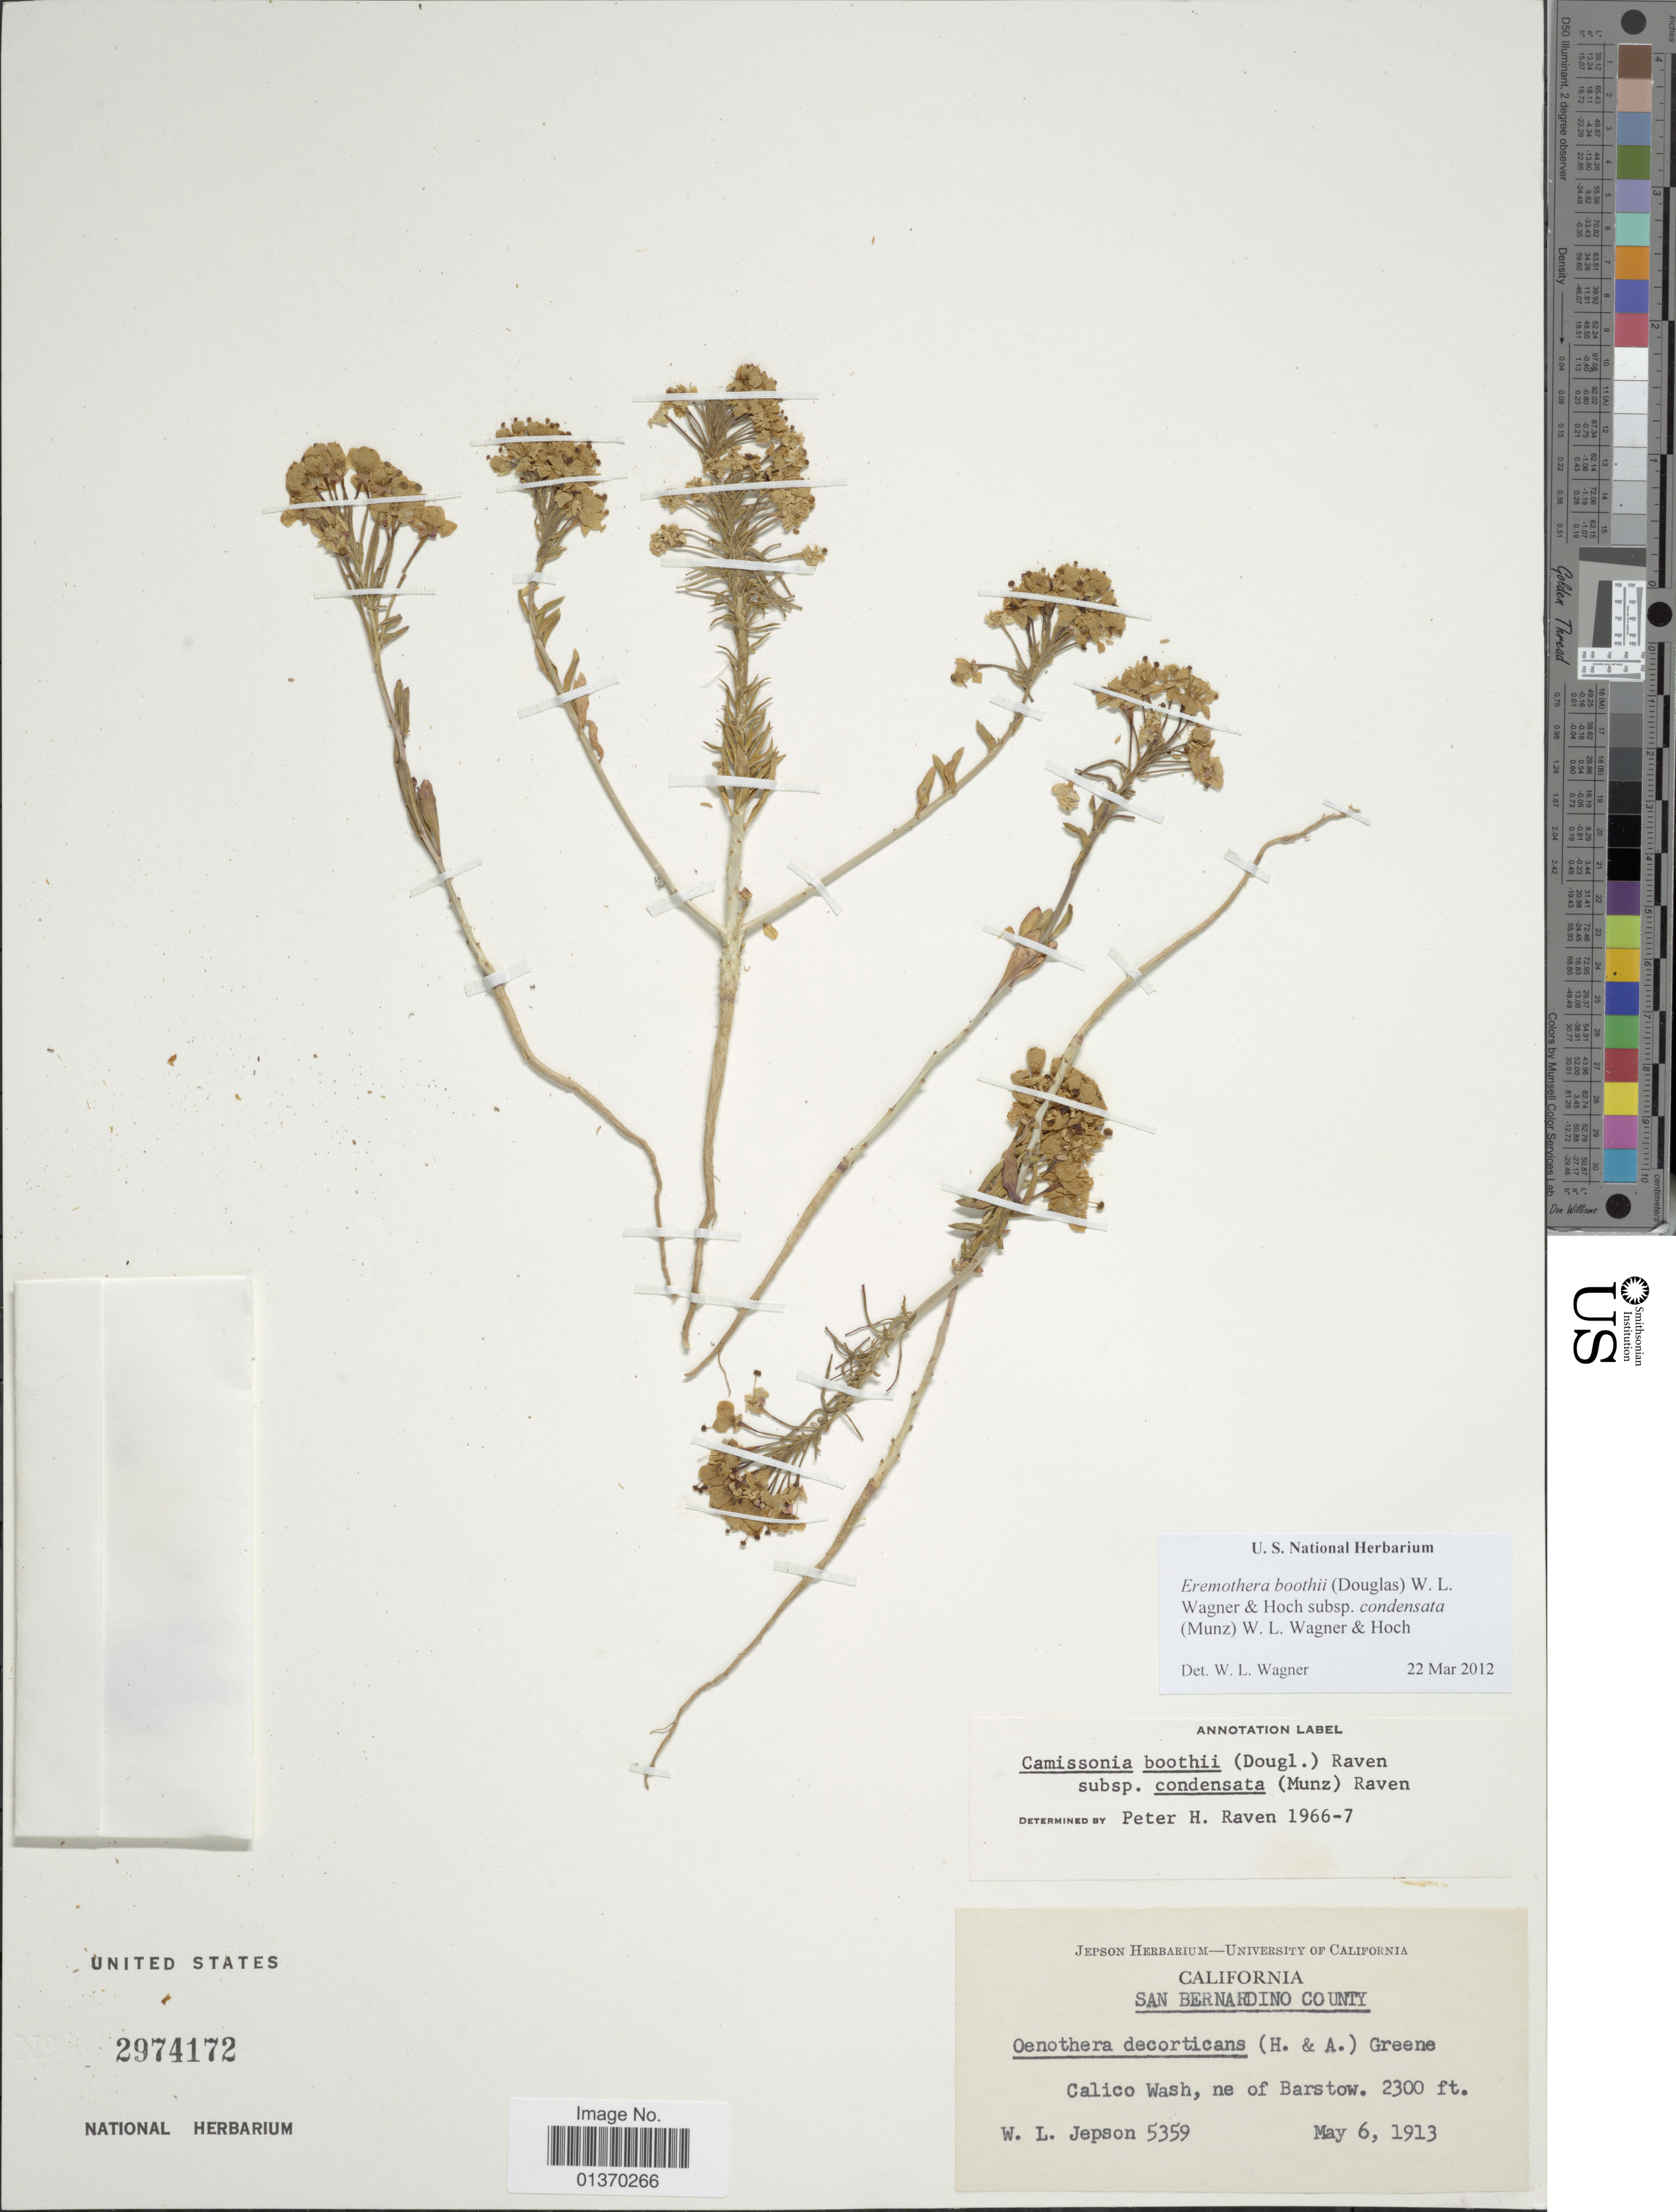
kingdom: Plantae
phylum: Tracheophyta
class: Magnoliopsida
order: Myrtales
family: Onagraceae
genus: Eremothera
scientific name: Eremothera boothii subsp. condensata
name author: (Munz) W.L. Wagner & Hoch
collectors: W. L. Jepson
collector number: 5359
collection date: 1913-05-06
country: United States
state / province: California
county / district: San Bernardino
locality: San Bernardino County, Calico Wash, ne of Barstow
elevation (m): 701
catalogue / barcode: US 2974172